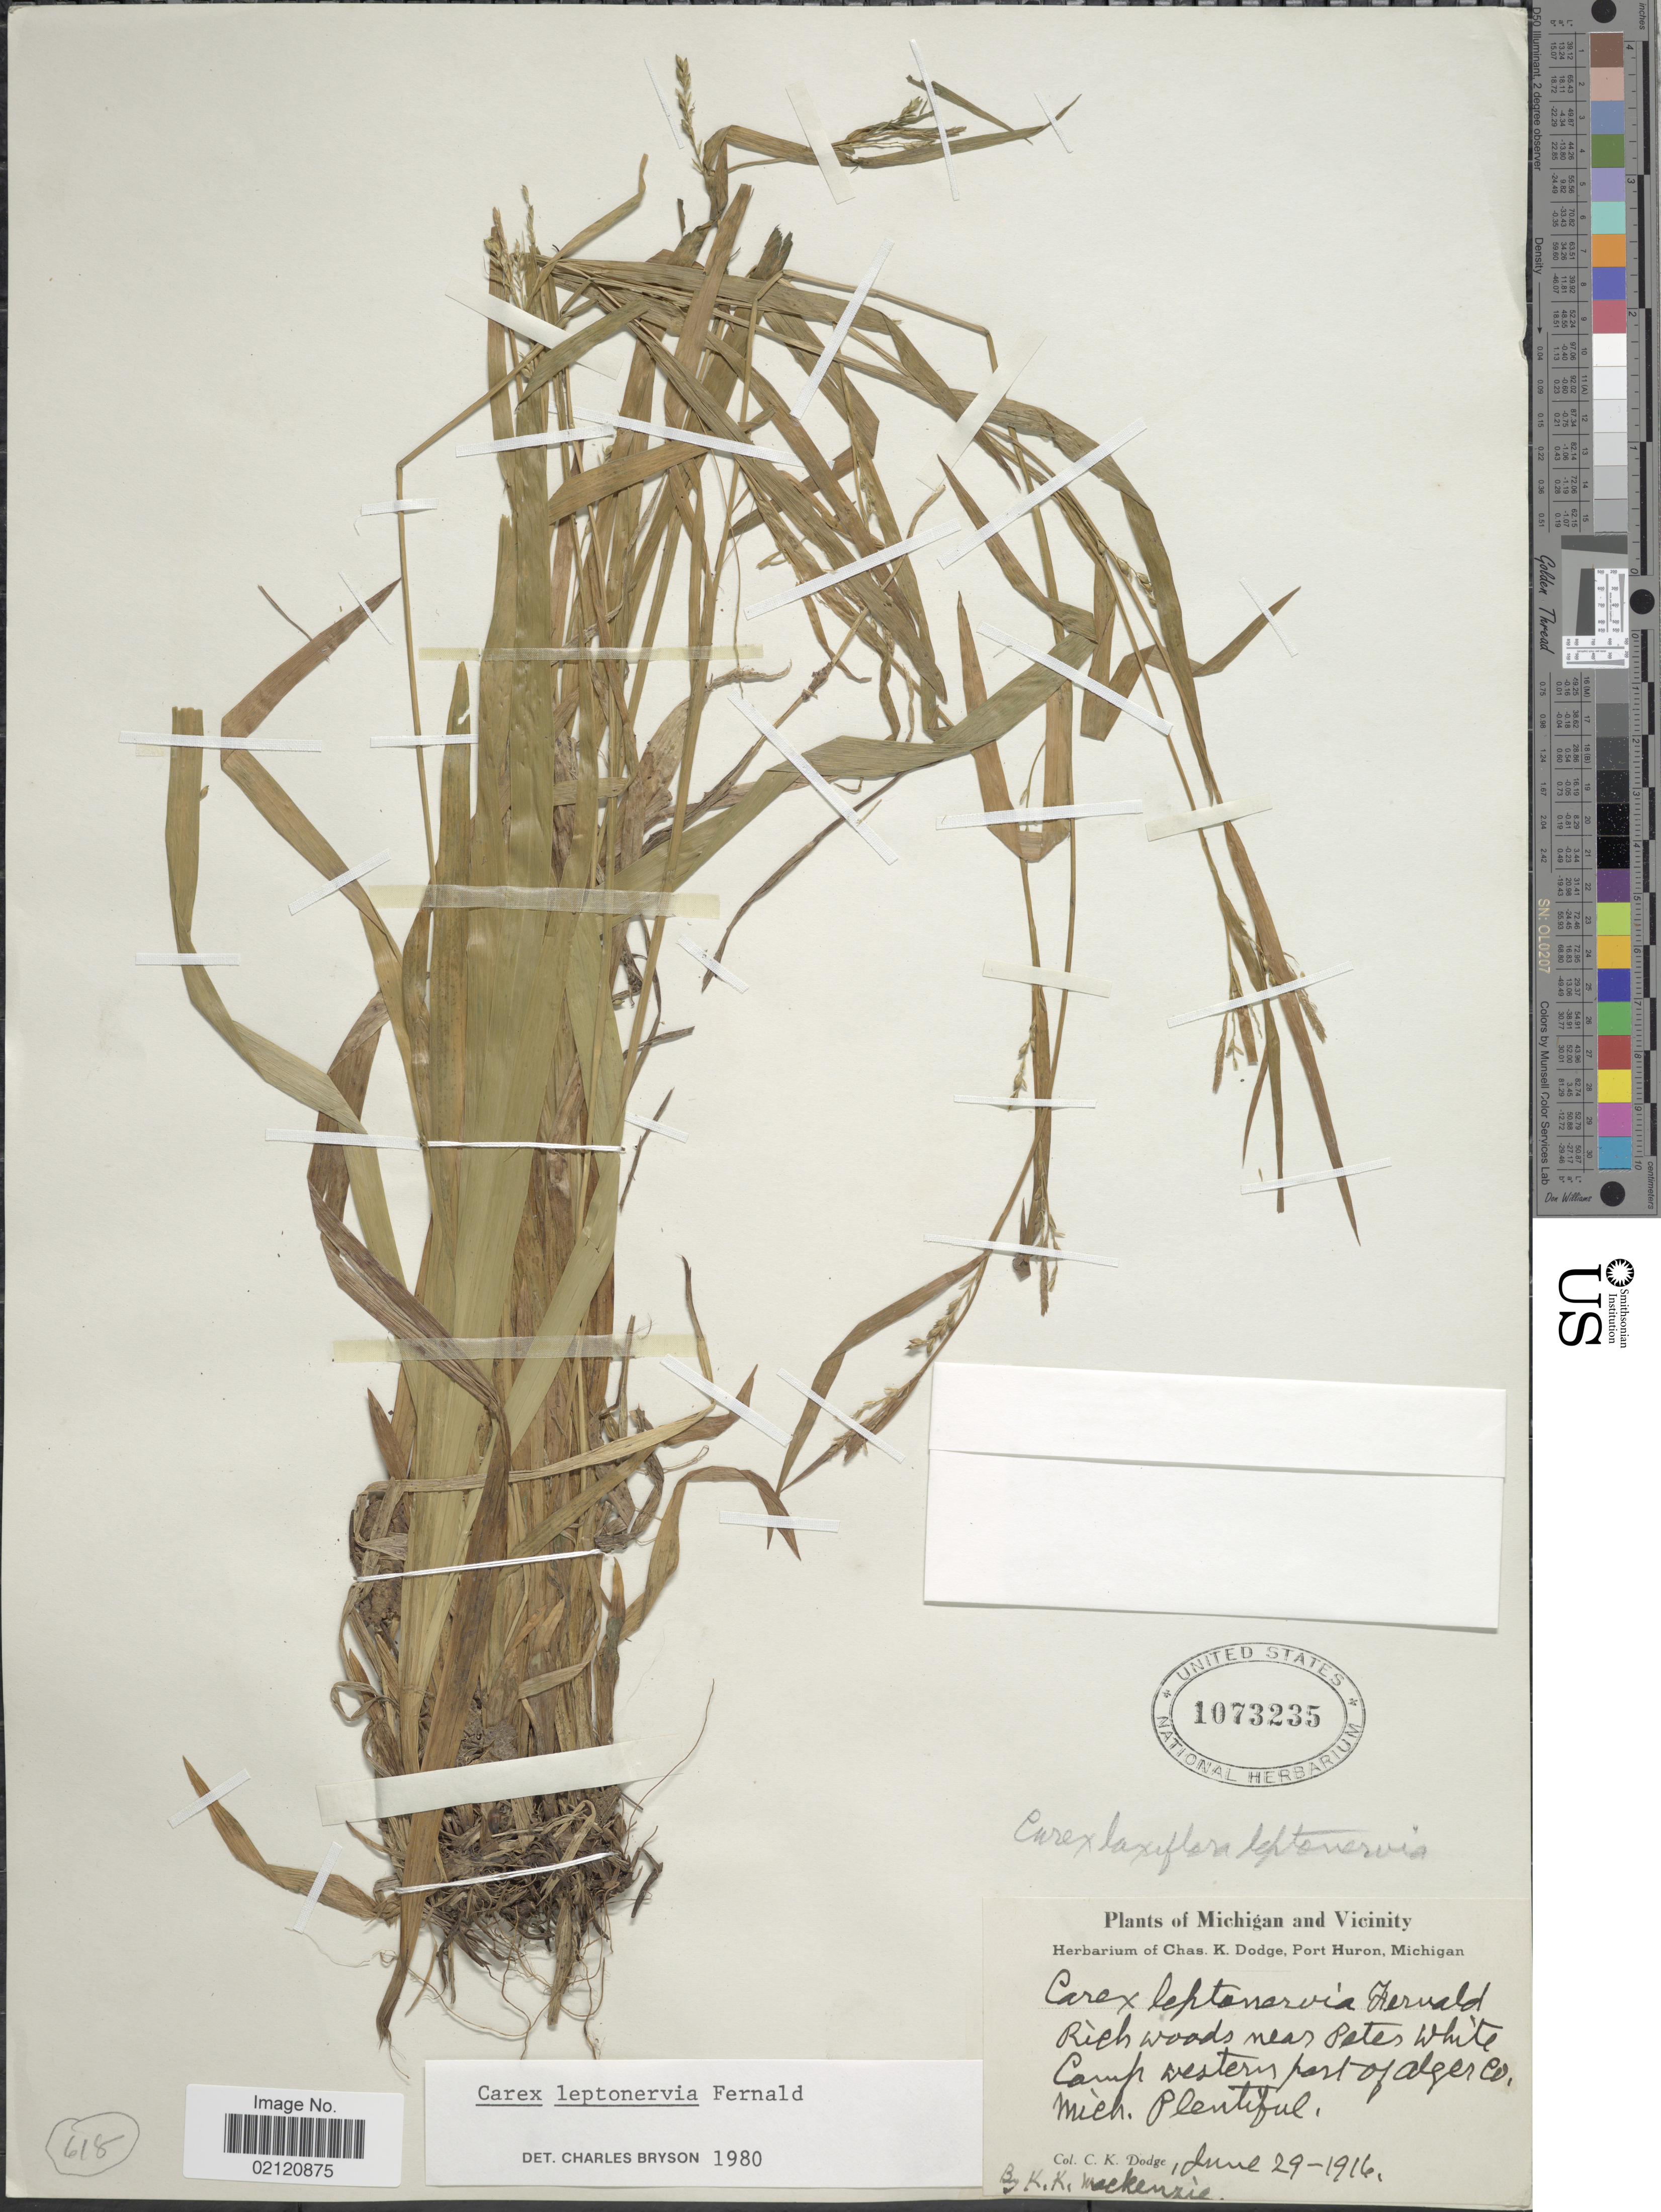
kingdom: Plantae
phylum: Tracheophyta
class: Liliopsida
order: Poales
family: Cyperaceae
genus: Carex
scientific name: Carex leptonervia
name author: (Fernald) Fernald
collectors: K. K. Mackenzie & C. Dodge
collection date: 1916-06-29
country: United States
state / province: Michigan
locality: Michigan and Vicinity, Rich woods near Peter White Camp Western part of Alger Co., Mich. Plentiful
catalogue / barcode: US 1073235